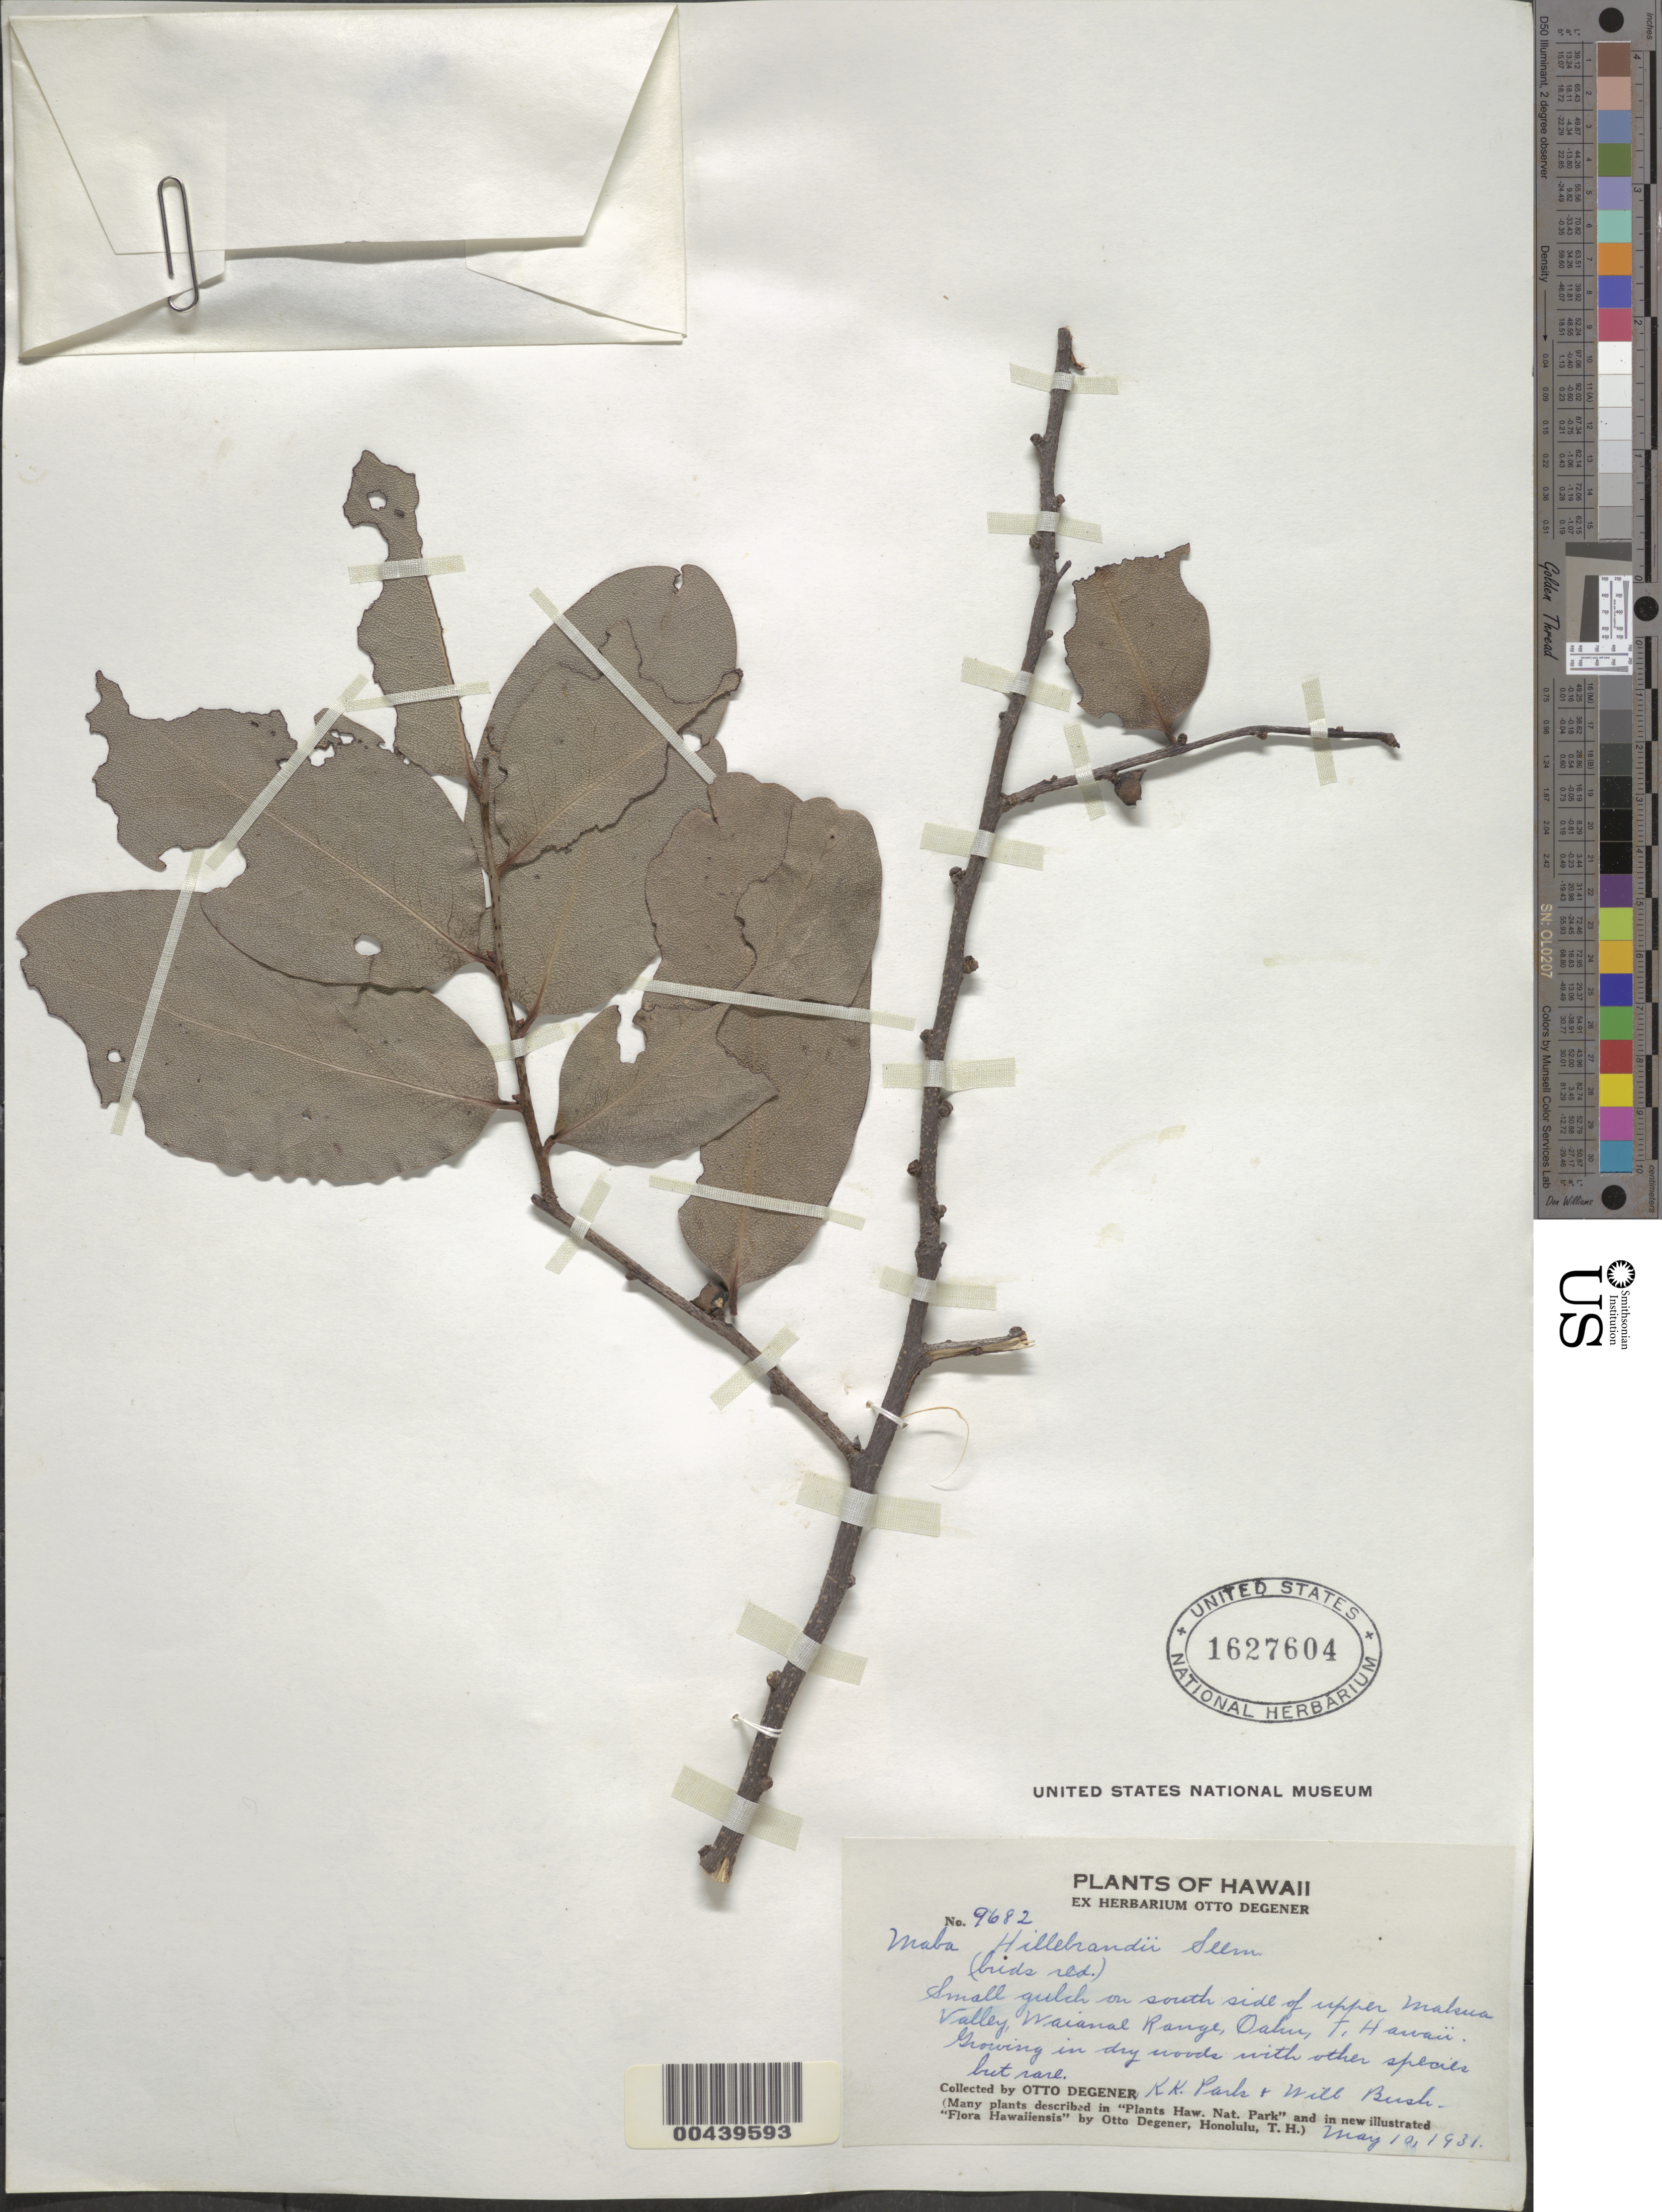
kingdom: Plantae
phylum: Tracheophyta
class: Magnoliopsida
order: Ericales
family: Ebenaceae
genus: Diospyros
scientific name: Diospyros hillebrandii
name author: (Seem.) Fosberg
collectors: O. Degener, K. Park & W. Bush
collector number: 9682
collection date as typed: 10 May 1931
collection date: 1931-05-10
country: United States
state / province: Hawaii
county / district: Honolulu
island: Oahu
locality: Small gulch on S side of upper Makua Valley, Waianae Range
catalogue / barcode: US 1627604